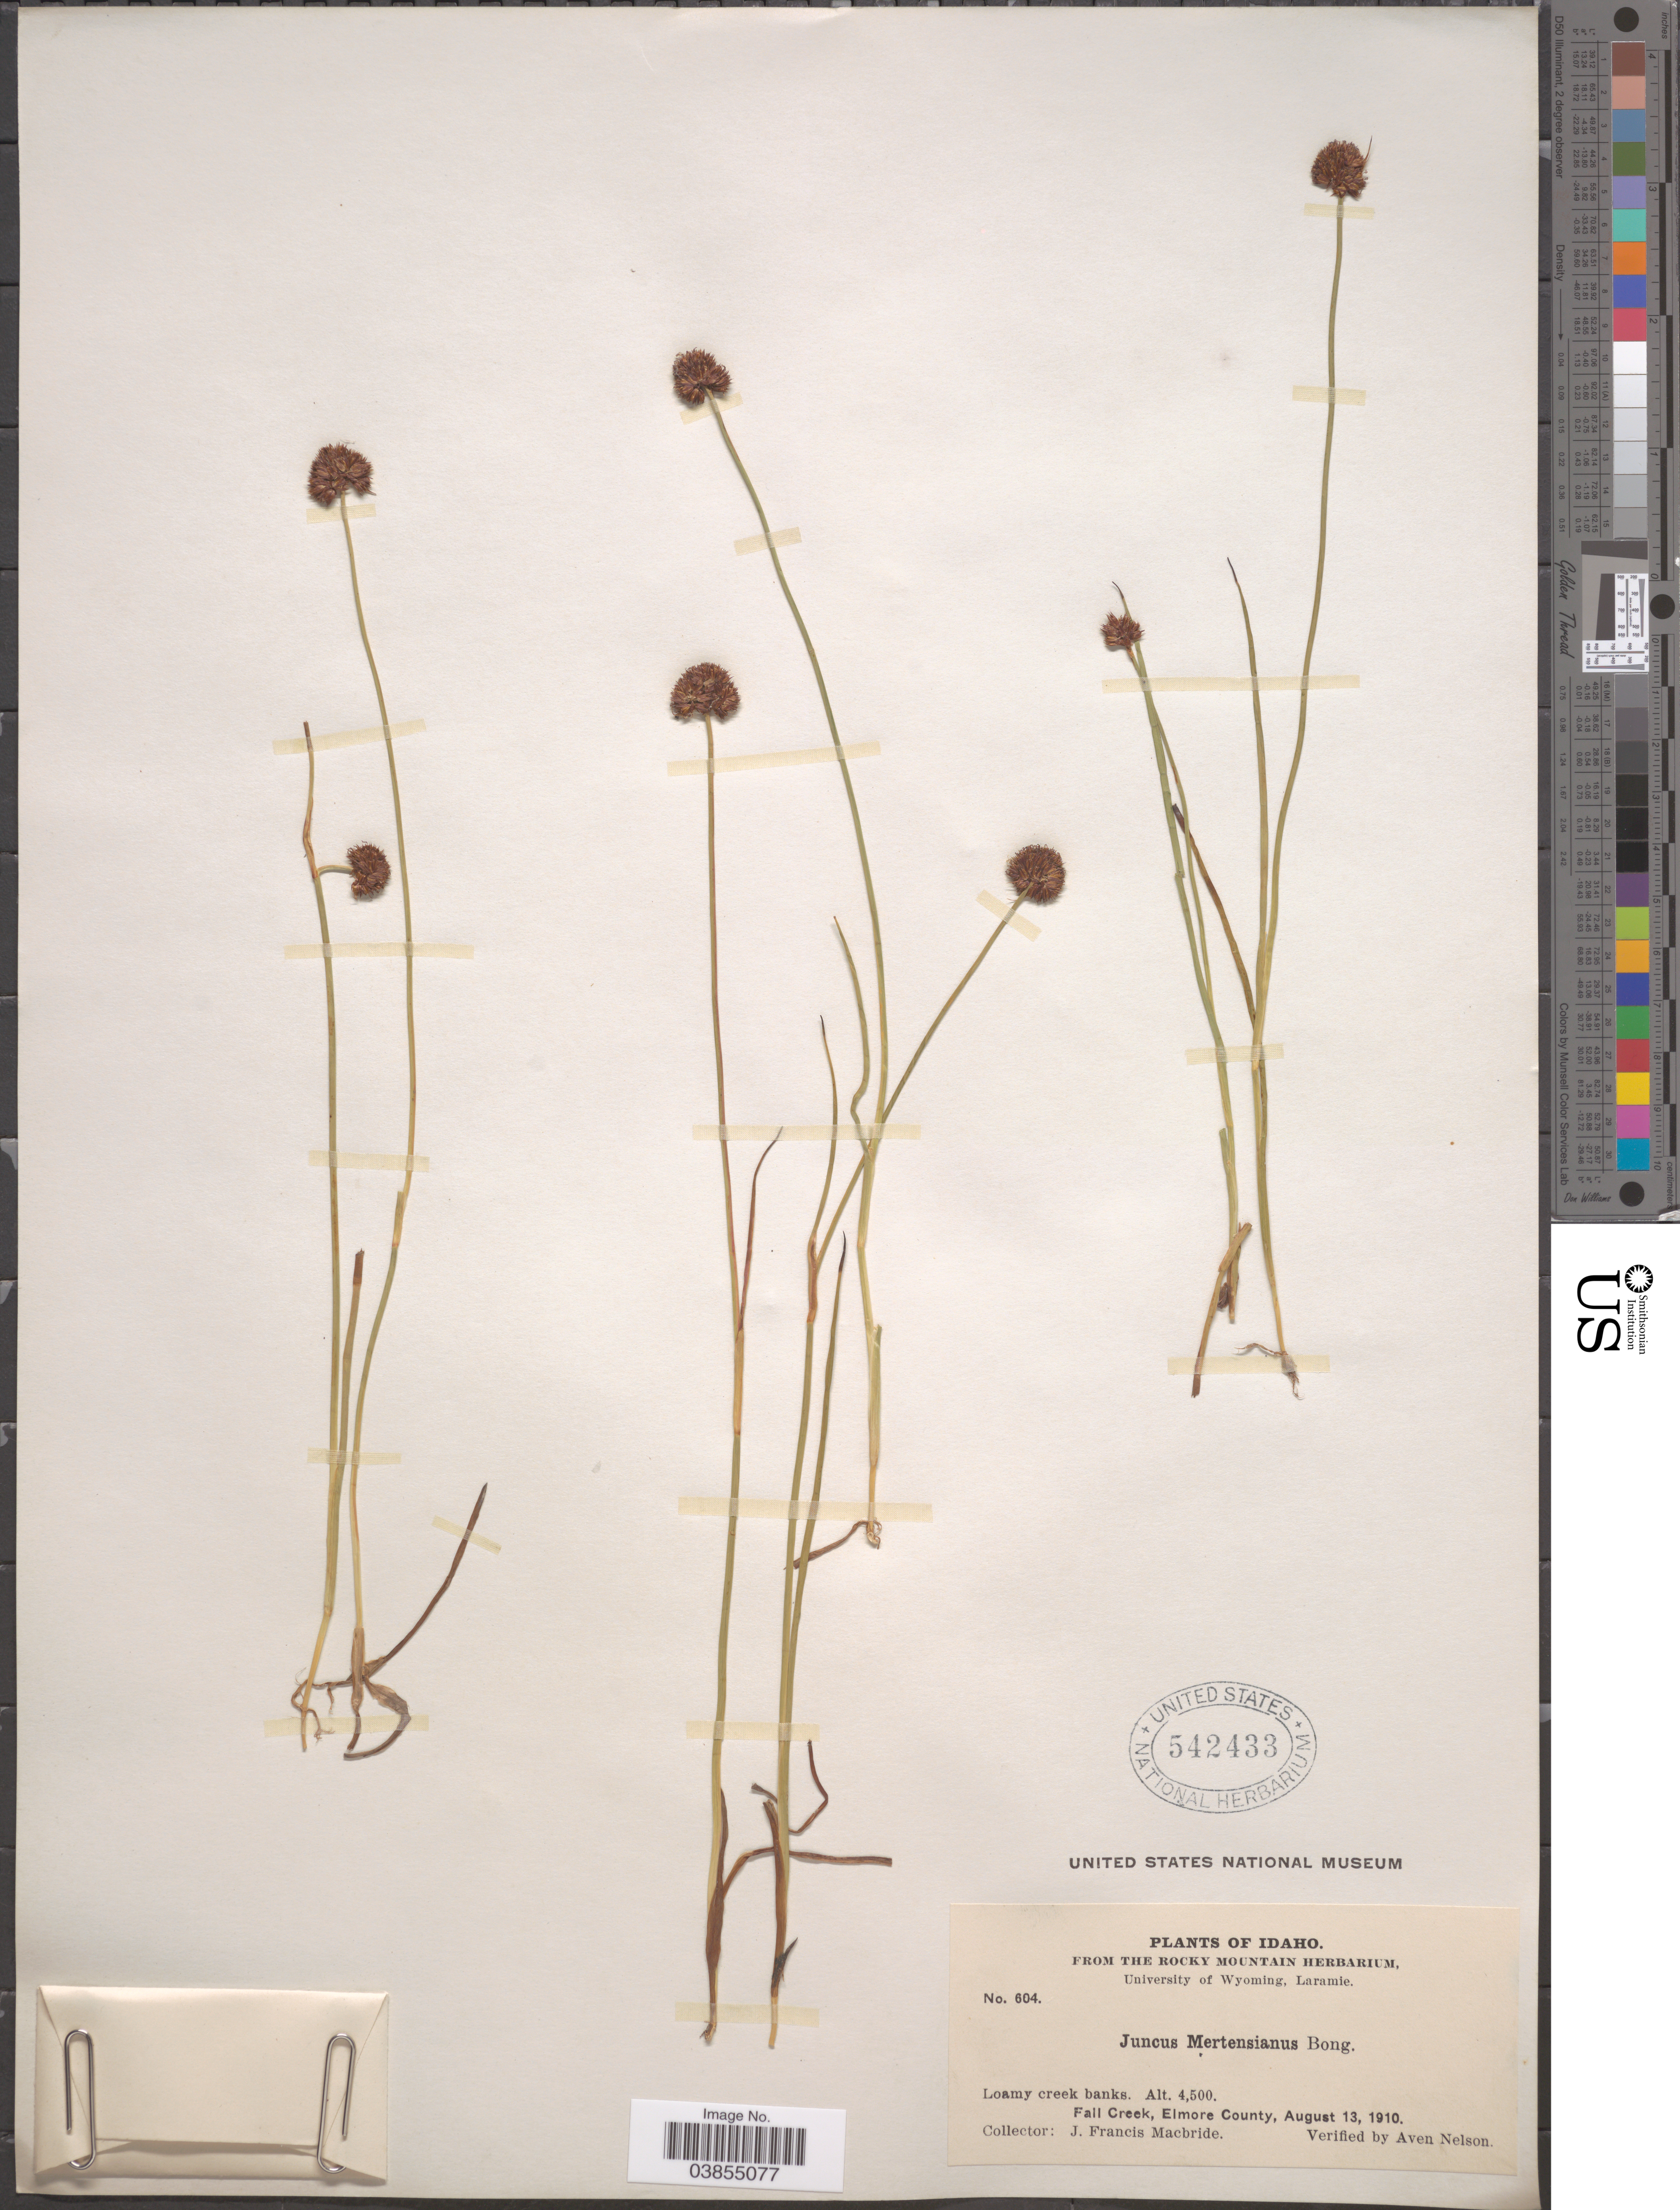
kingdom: Plantae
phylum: Tracheophyta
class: Liliopsida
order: Poales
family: Juncaceae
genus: Juncus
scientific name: Juncus mertensianus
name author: Bong.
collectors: J. F. Macbride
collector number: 604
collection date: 1910-08-13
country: United States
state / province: Idaho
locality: Fall Creek, Elmore County.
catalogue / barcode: US 542433